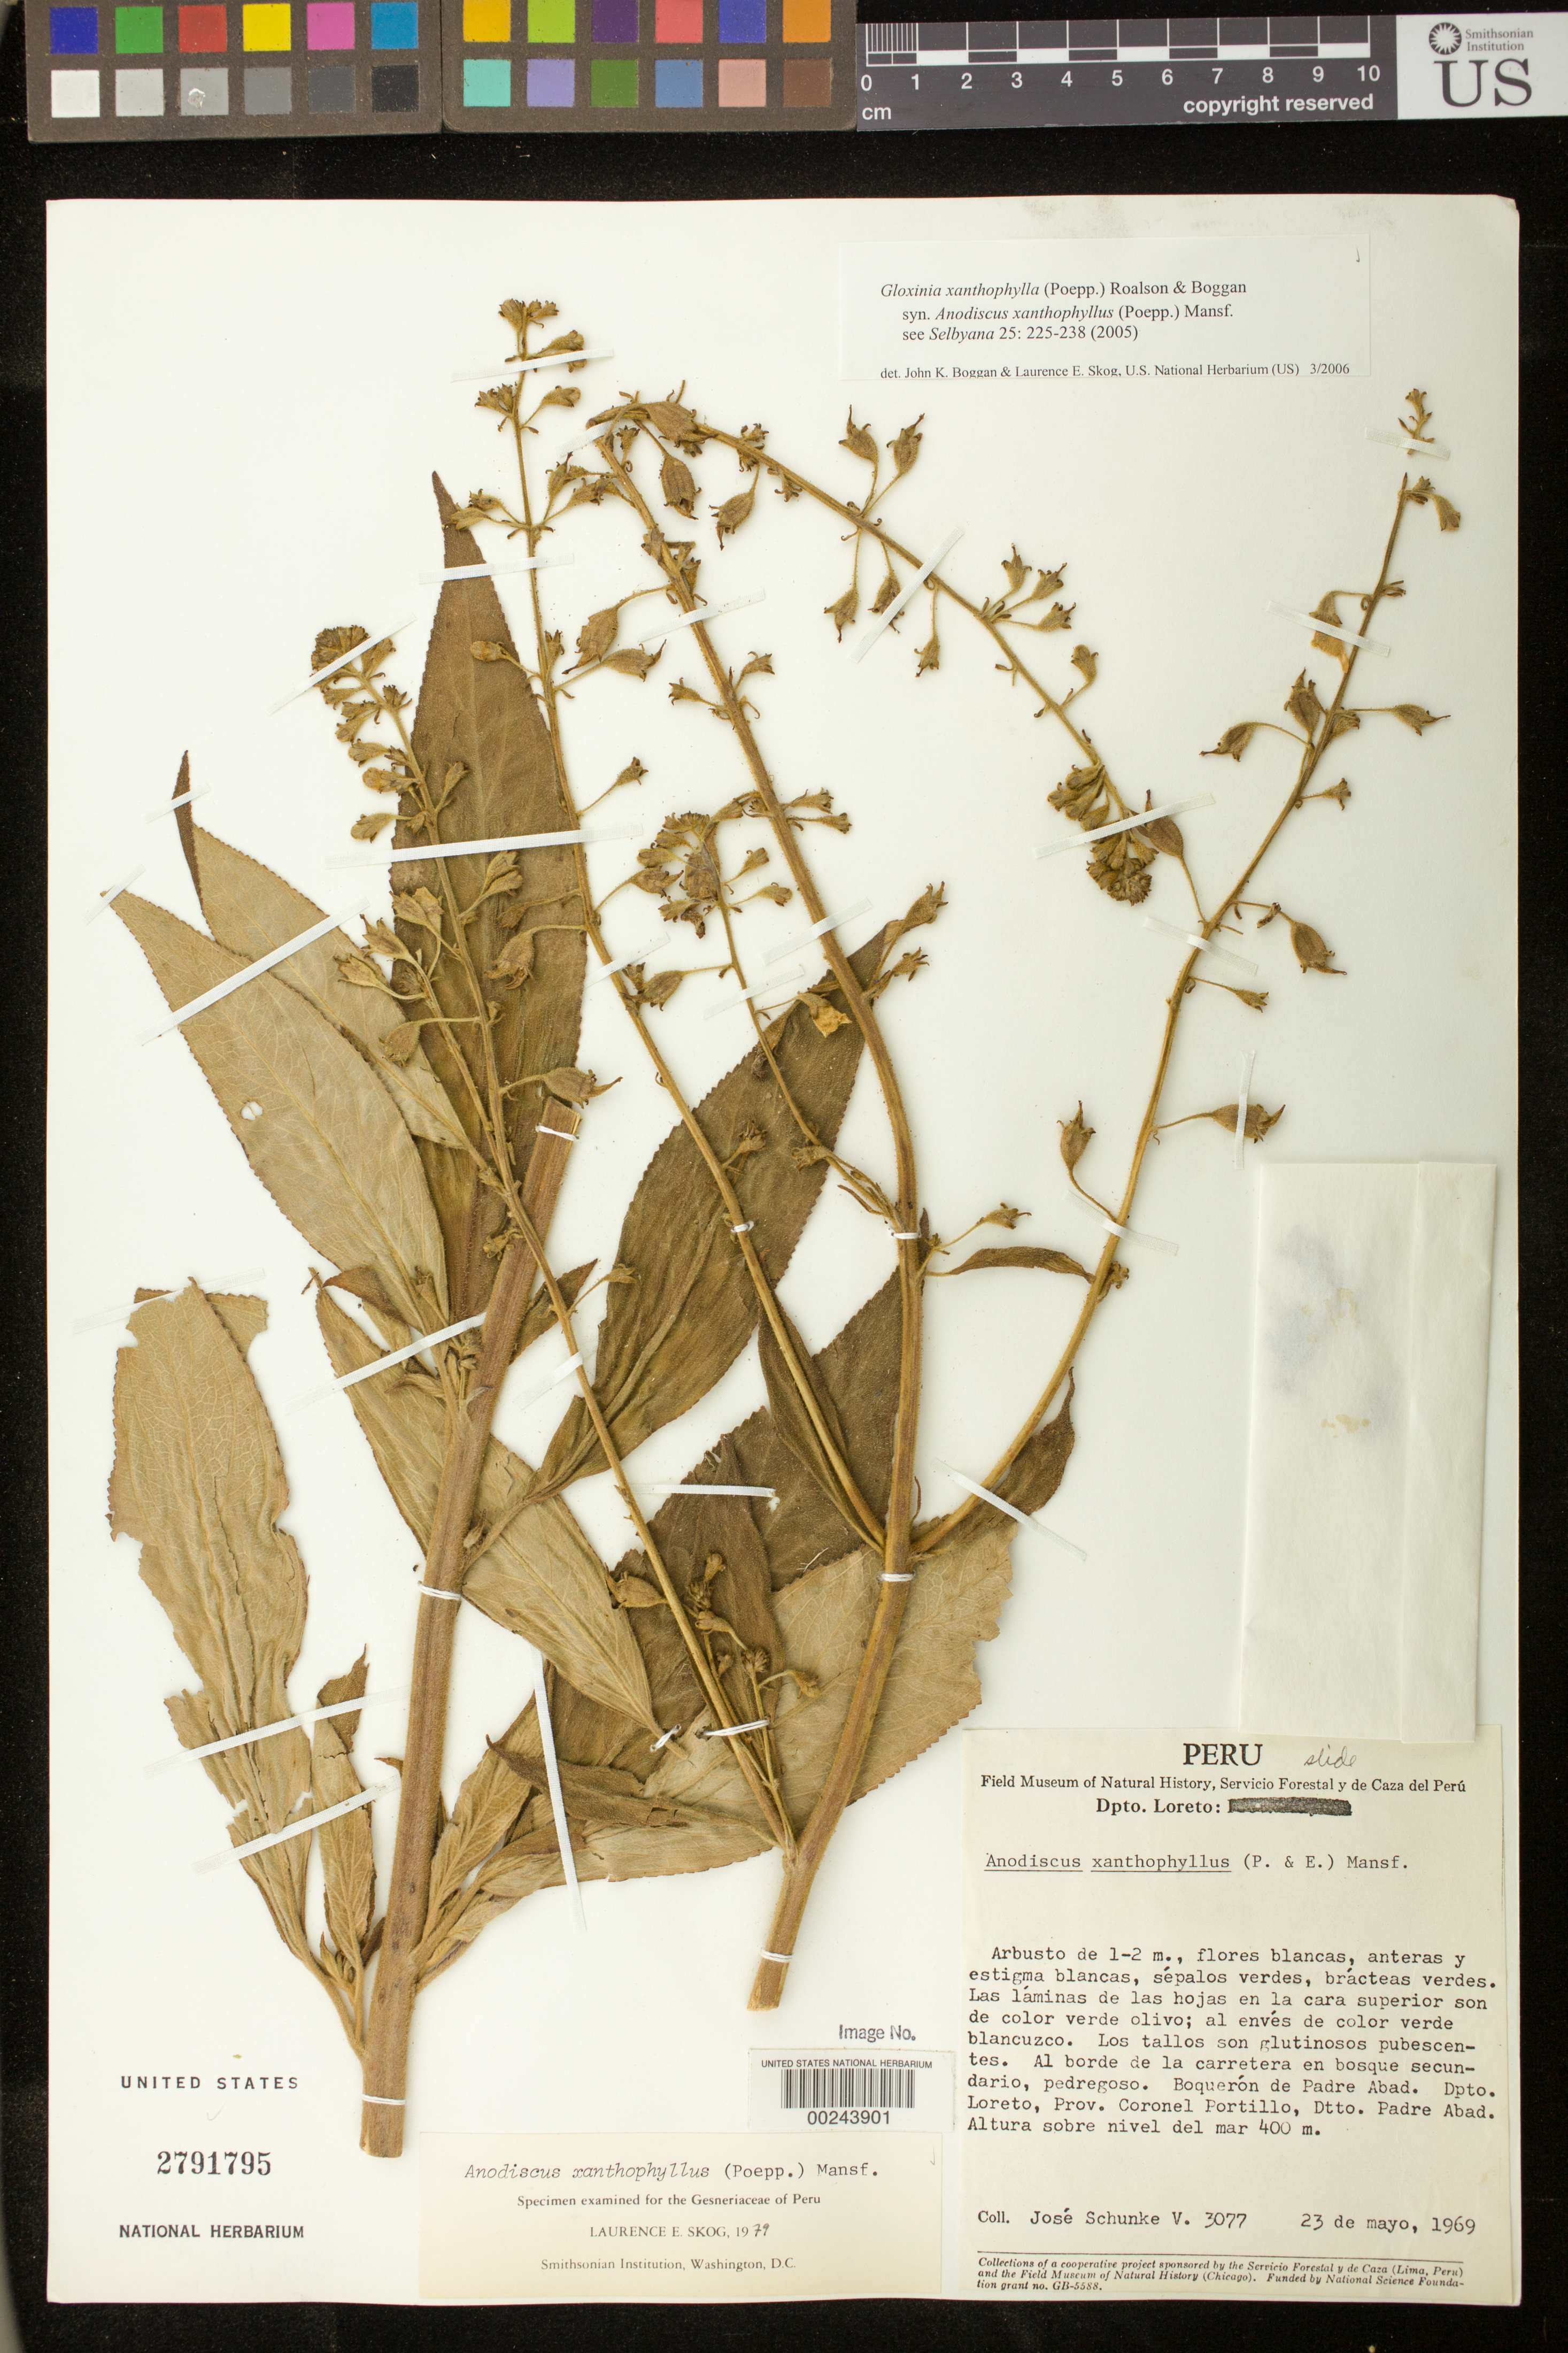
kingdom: Plantae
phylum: Tracheophyta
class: Magnoliopsida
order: Lamiales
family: Gesneriaceae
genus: Gloxinia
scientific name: Gloxinia xanthophylla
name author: (Poepp.) Roalson & Boggan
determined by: Boggan, J. K.; Skog, L. E.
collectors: J. Schunke Vigo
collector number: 3077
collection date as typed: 23 May 1969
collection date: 1969-05-23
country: Peru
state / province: Ucayali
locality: Prov. Coronel Portillo Boqueron de Padre Abad, Dtto. Padre Abad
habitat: Secondary forest, rocky, bordering the highway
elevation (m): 400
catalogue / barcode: US 2791795